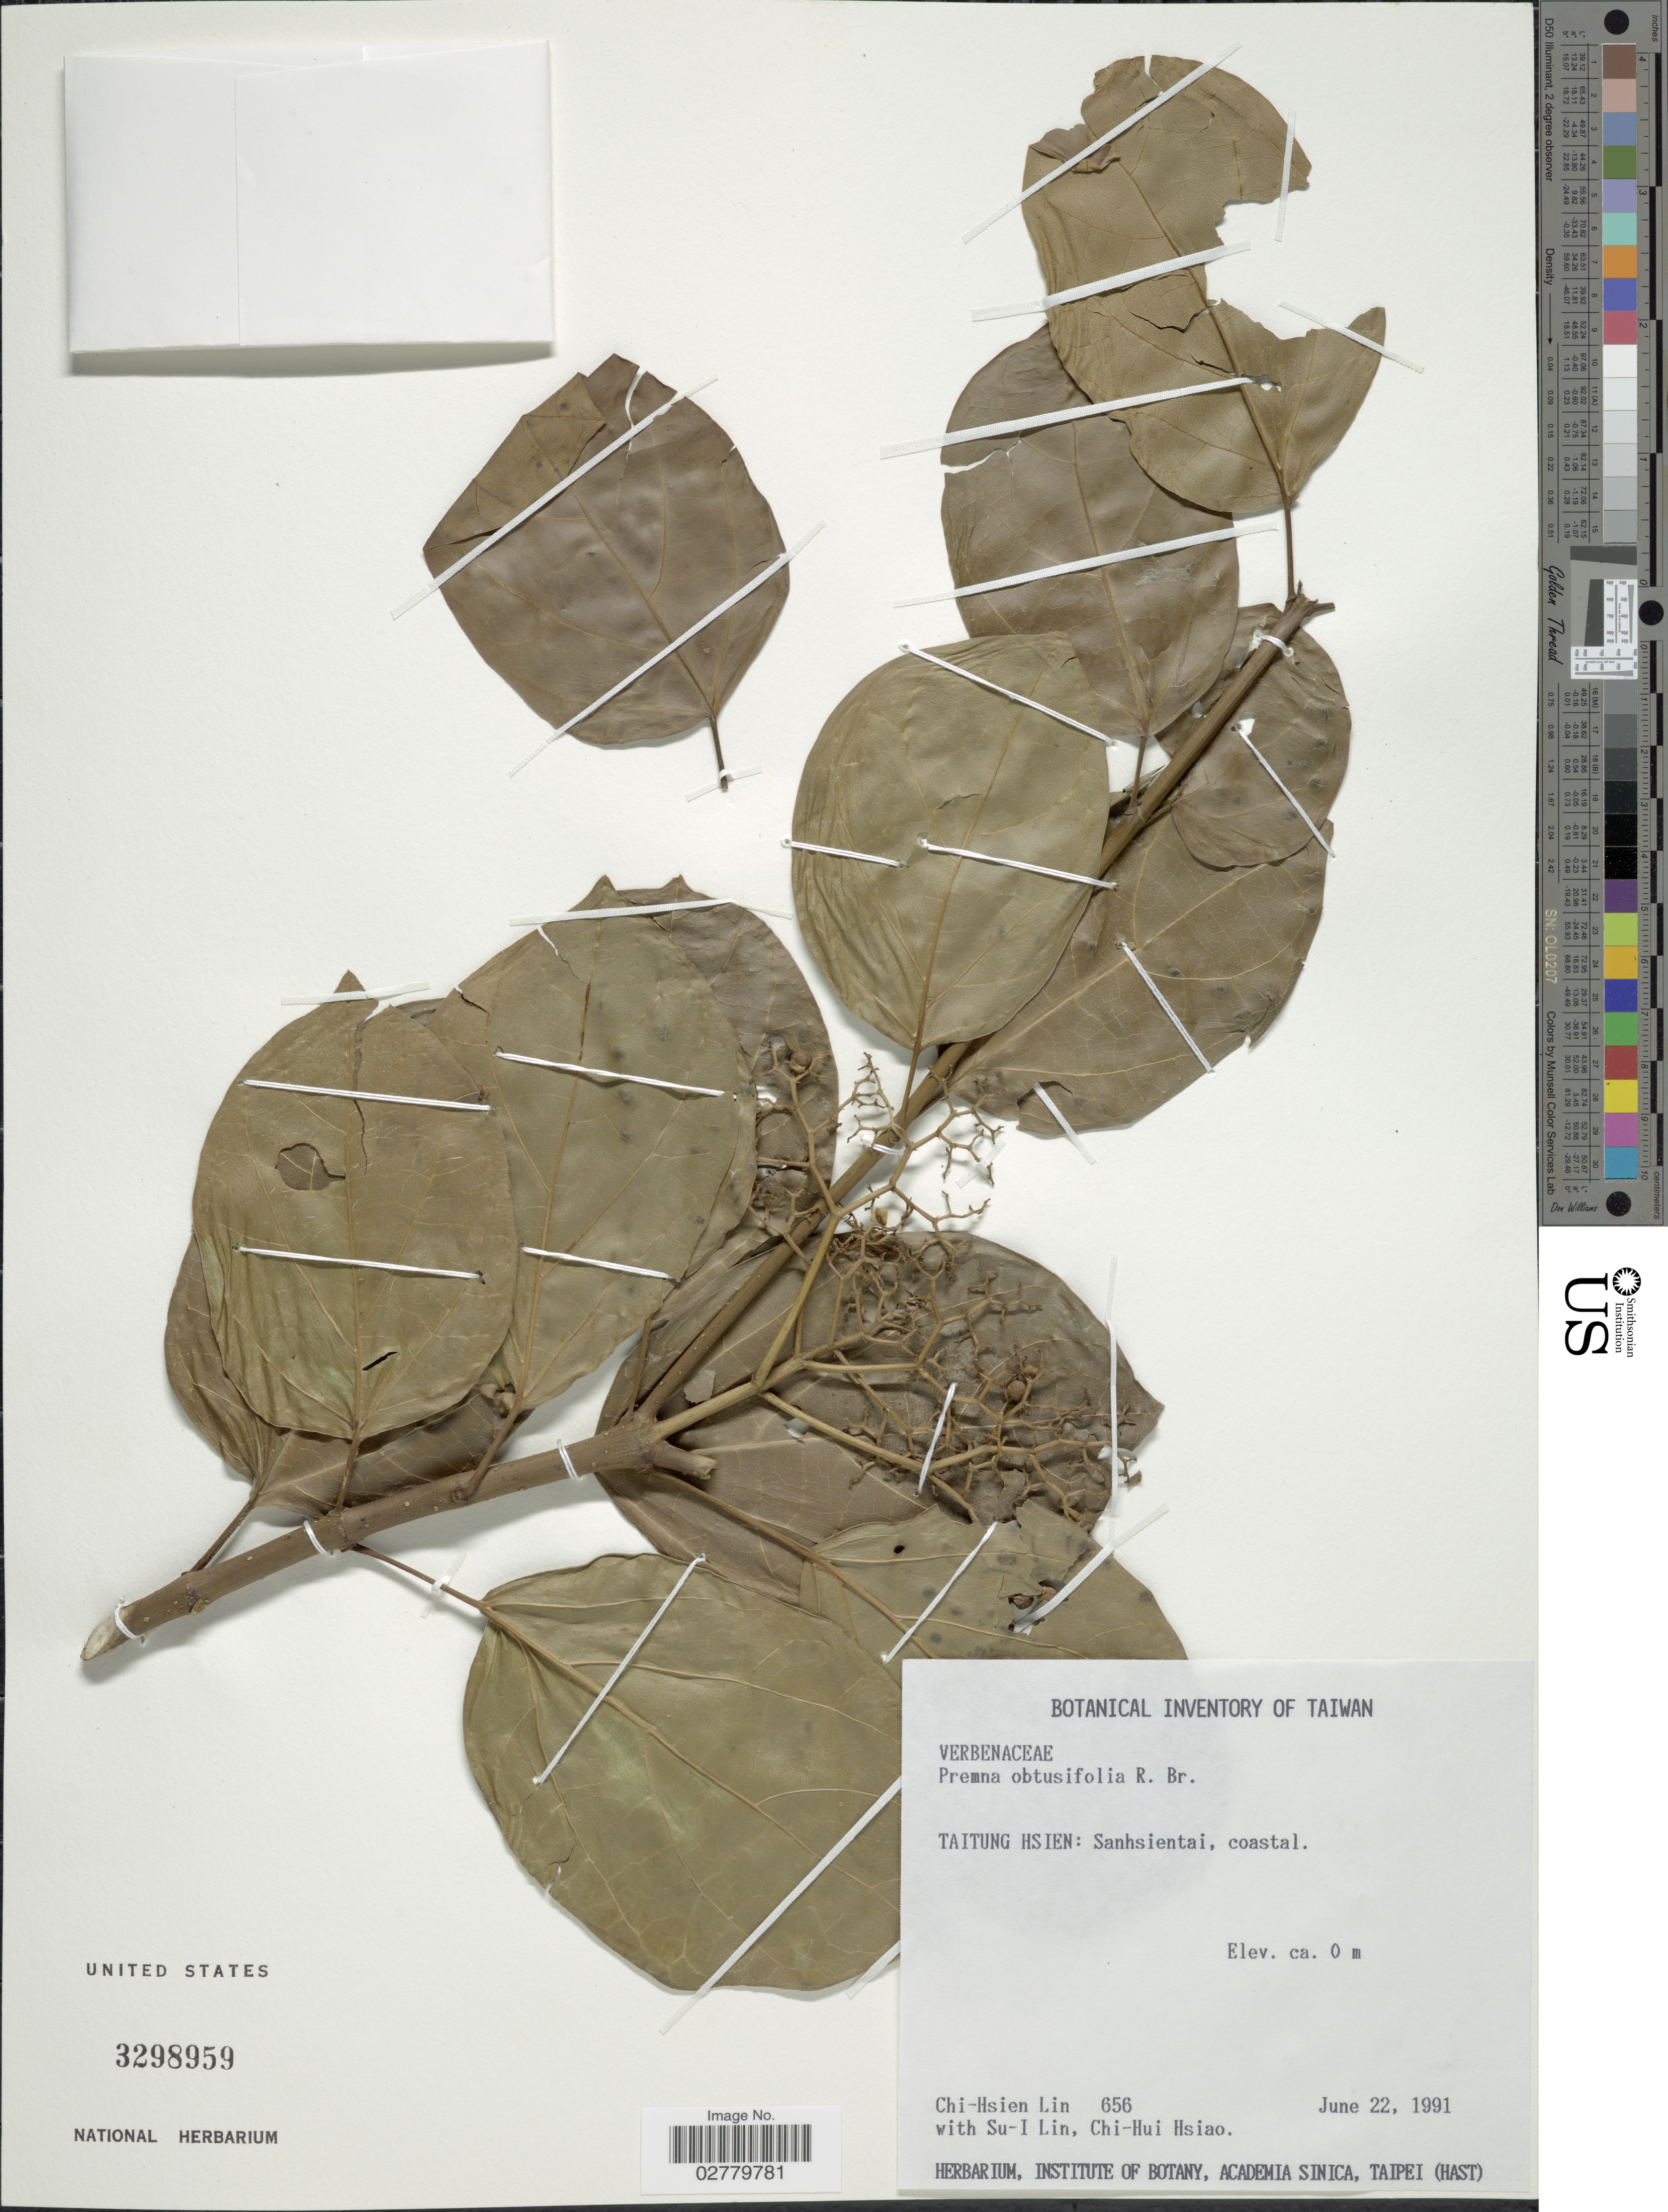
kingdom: Plantae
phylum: Tracheophyta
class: Magnoliopsida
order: Lamiales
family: Lamiaceae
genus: Premna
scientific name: Premna obtusifolia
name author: R. Br.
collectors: C. Lin, S. Lin & C. Hsiao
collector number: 656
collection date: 1991-06-22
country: Taiwan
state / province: Taitung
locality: Taitung Hsien: Sanhsientai, coastal.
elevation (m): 0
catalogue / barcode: US 3298959